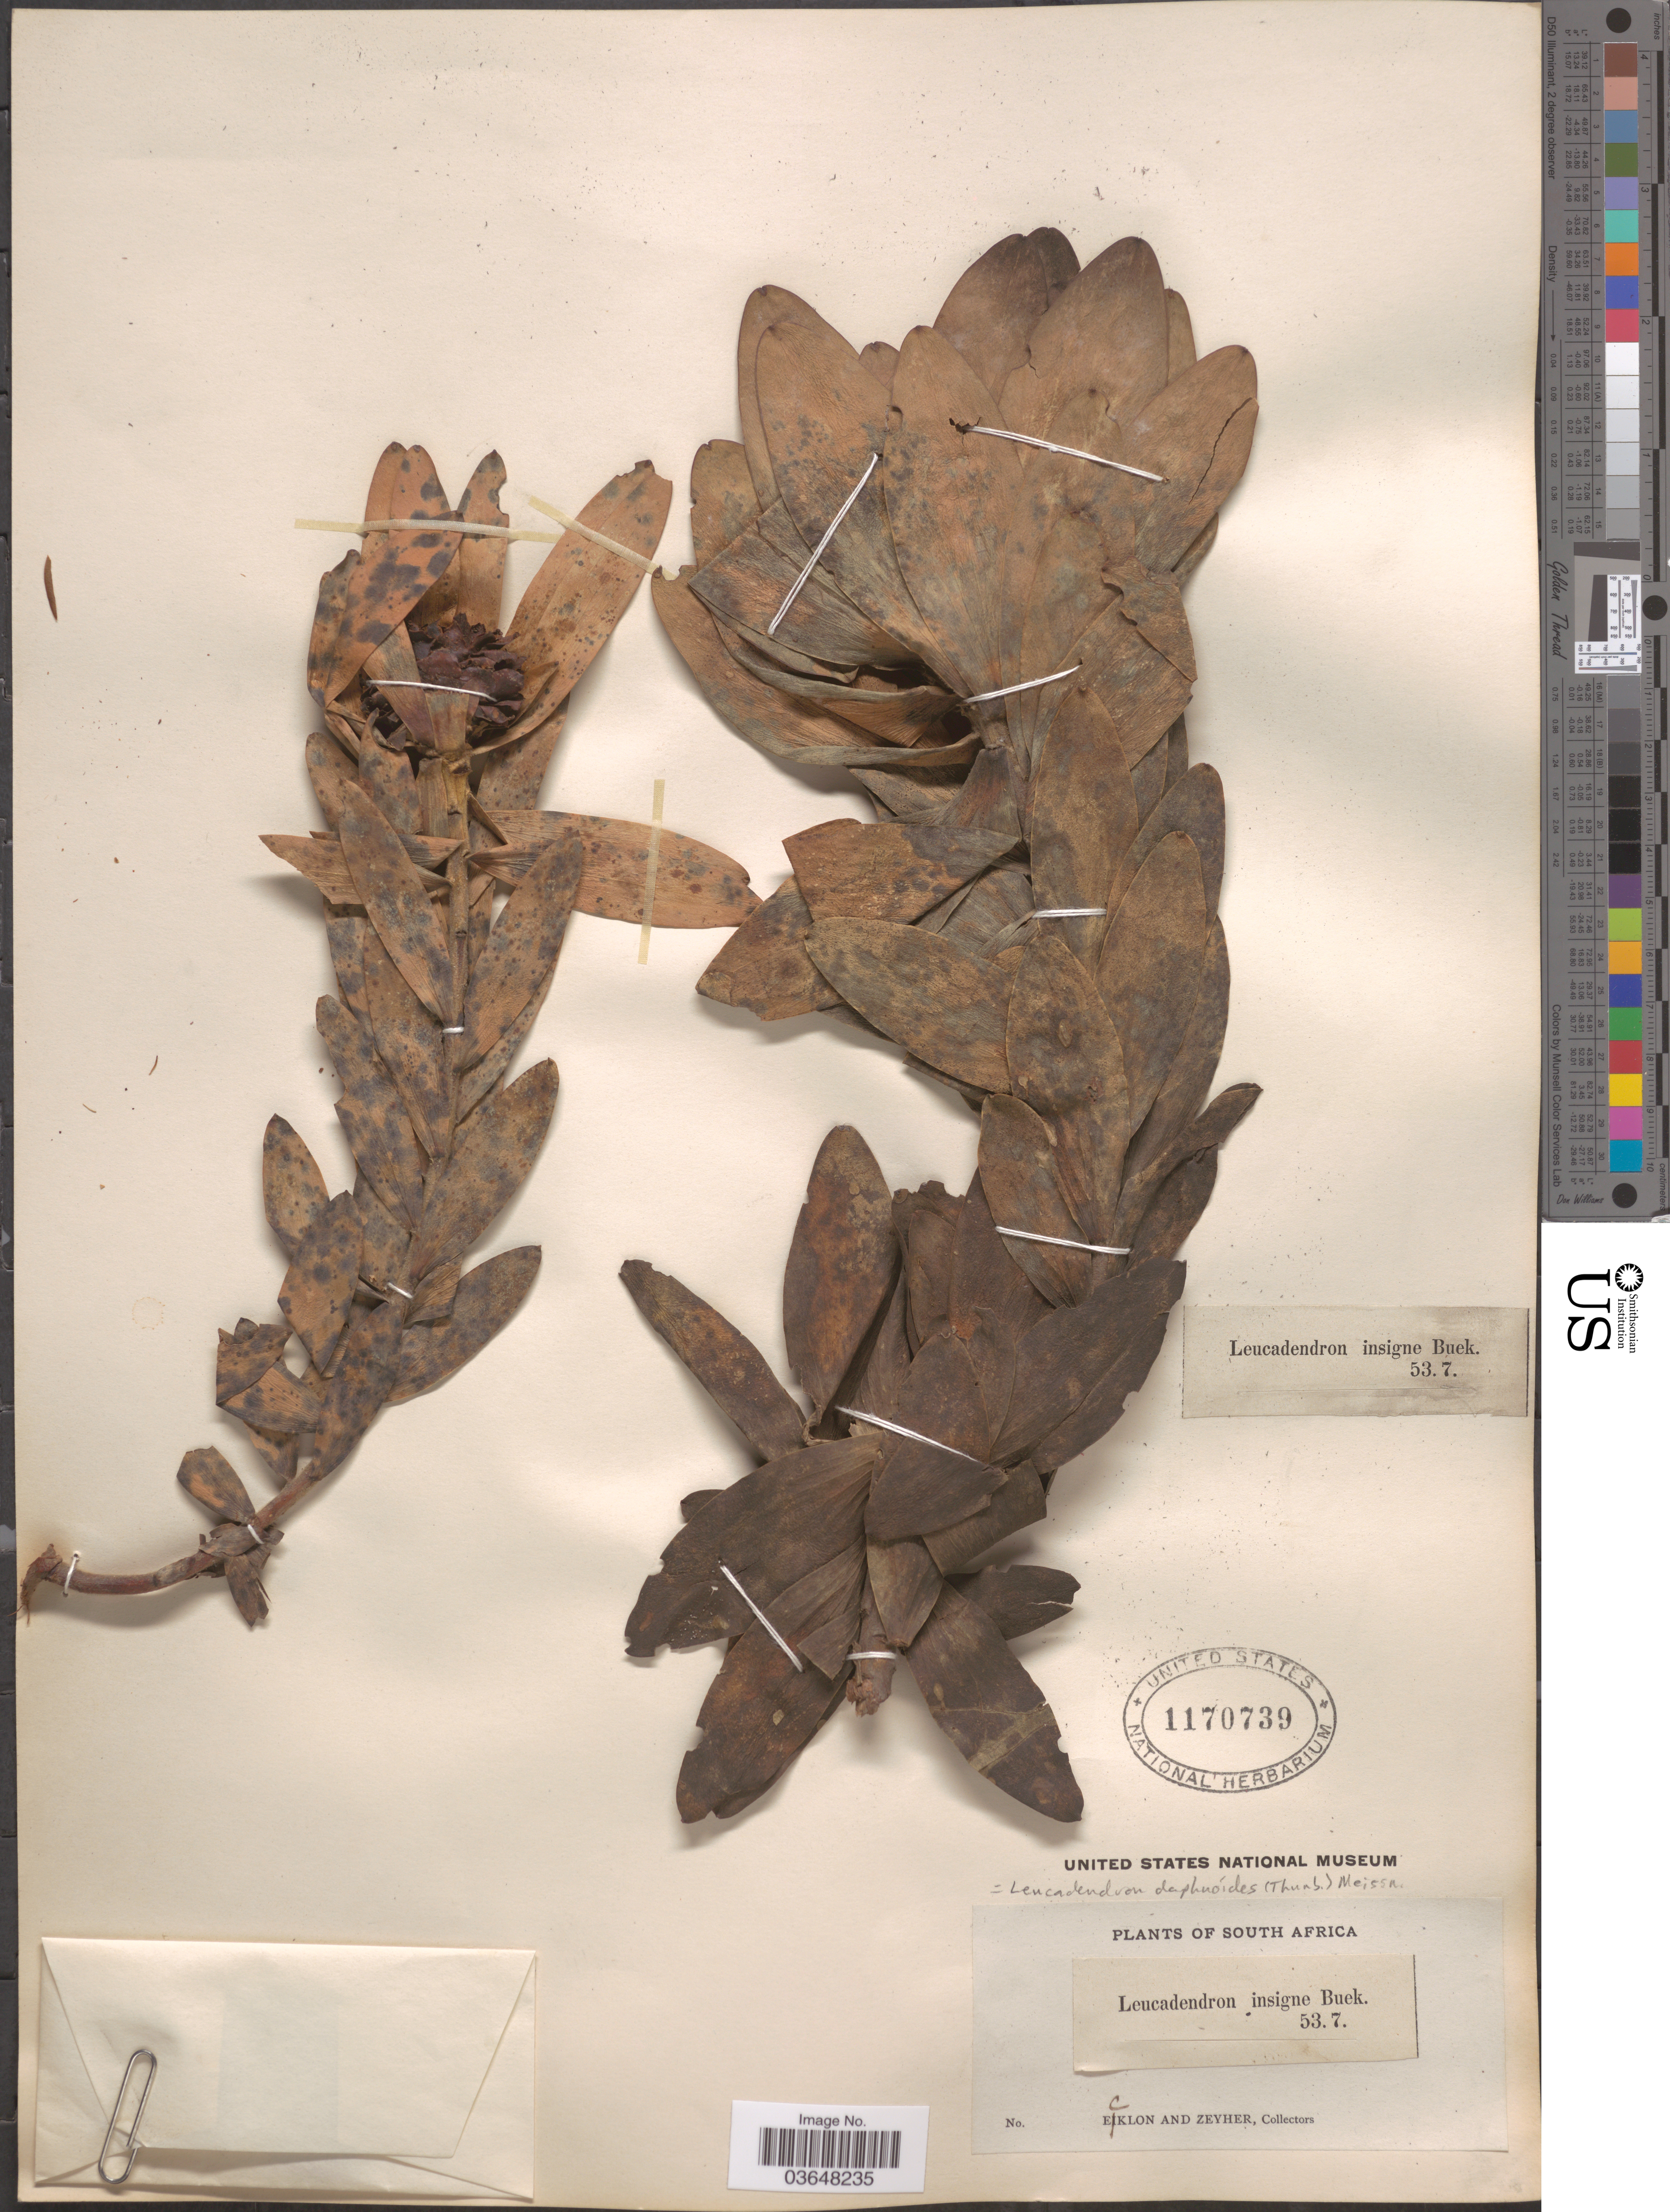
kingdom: Plantae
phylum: Tracheophyta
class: Magnoliopsida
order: Proteales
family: Proteaceae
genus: Leucadendron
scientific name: Leucadendron daphnoides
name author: Meisn.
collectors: -. Ecklon & -. Zeyher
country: South Africa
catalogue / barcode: US 1170739